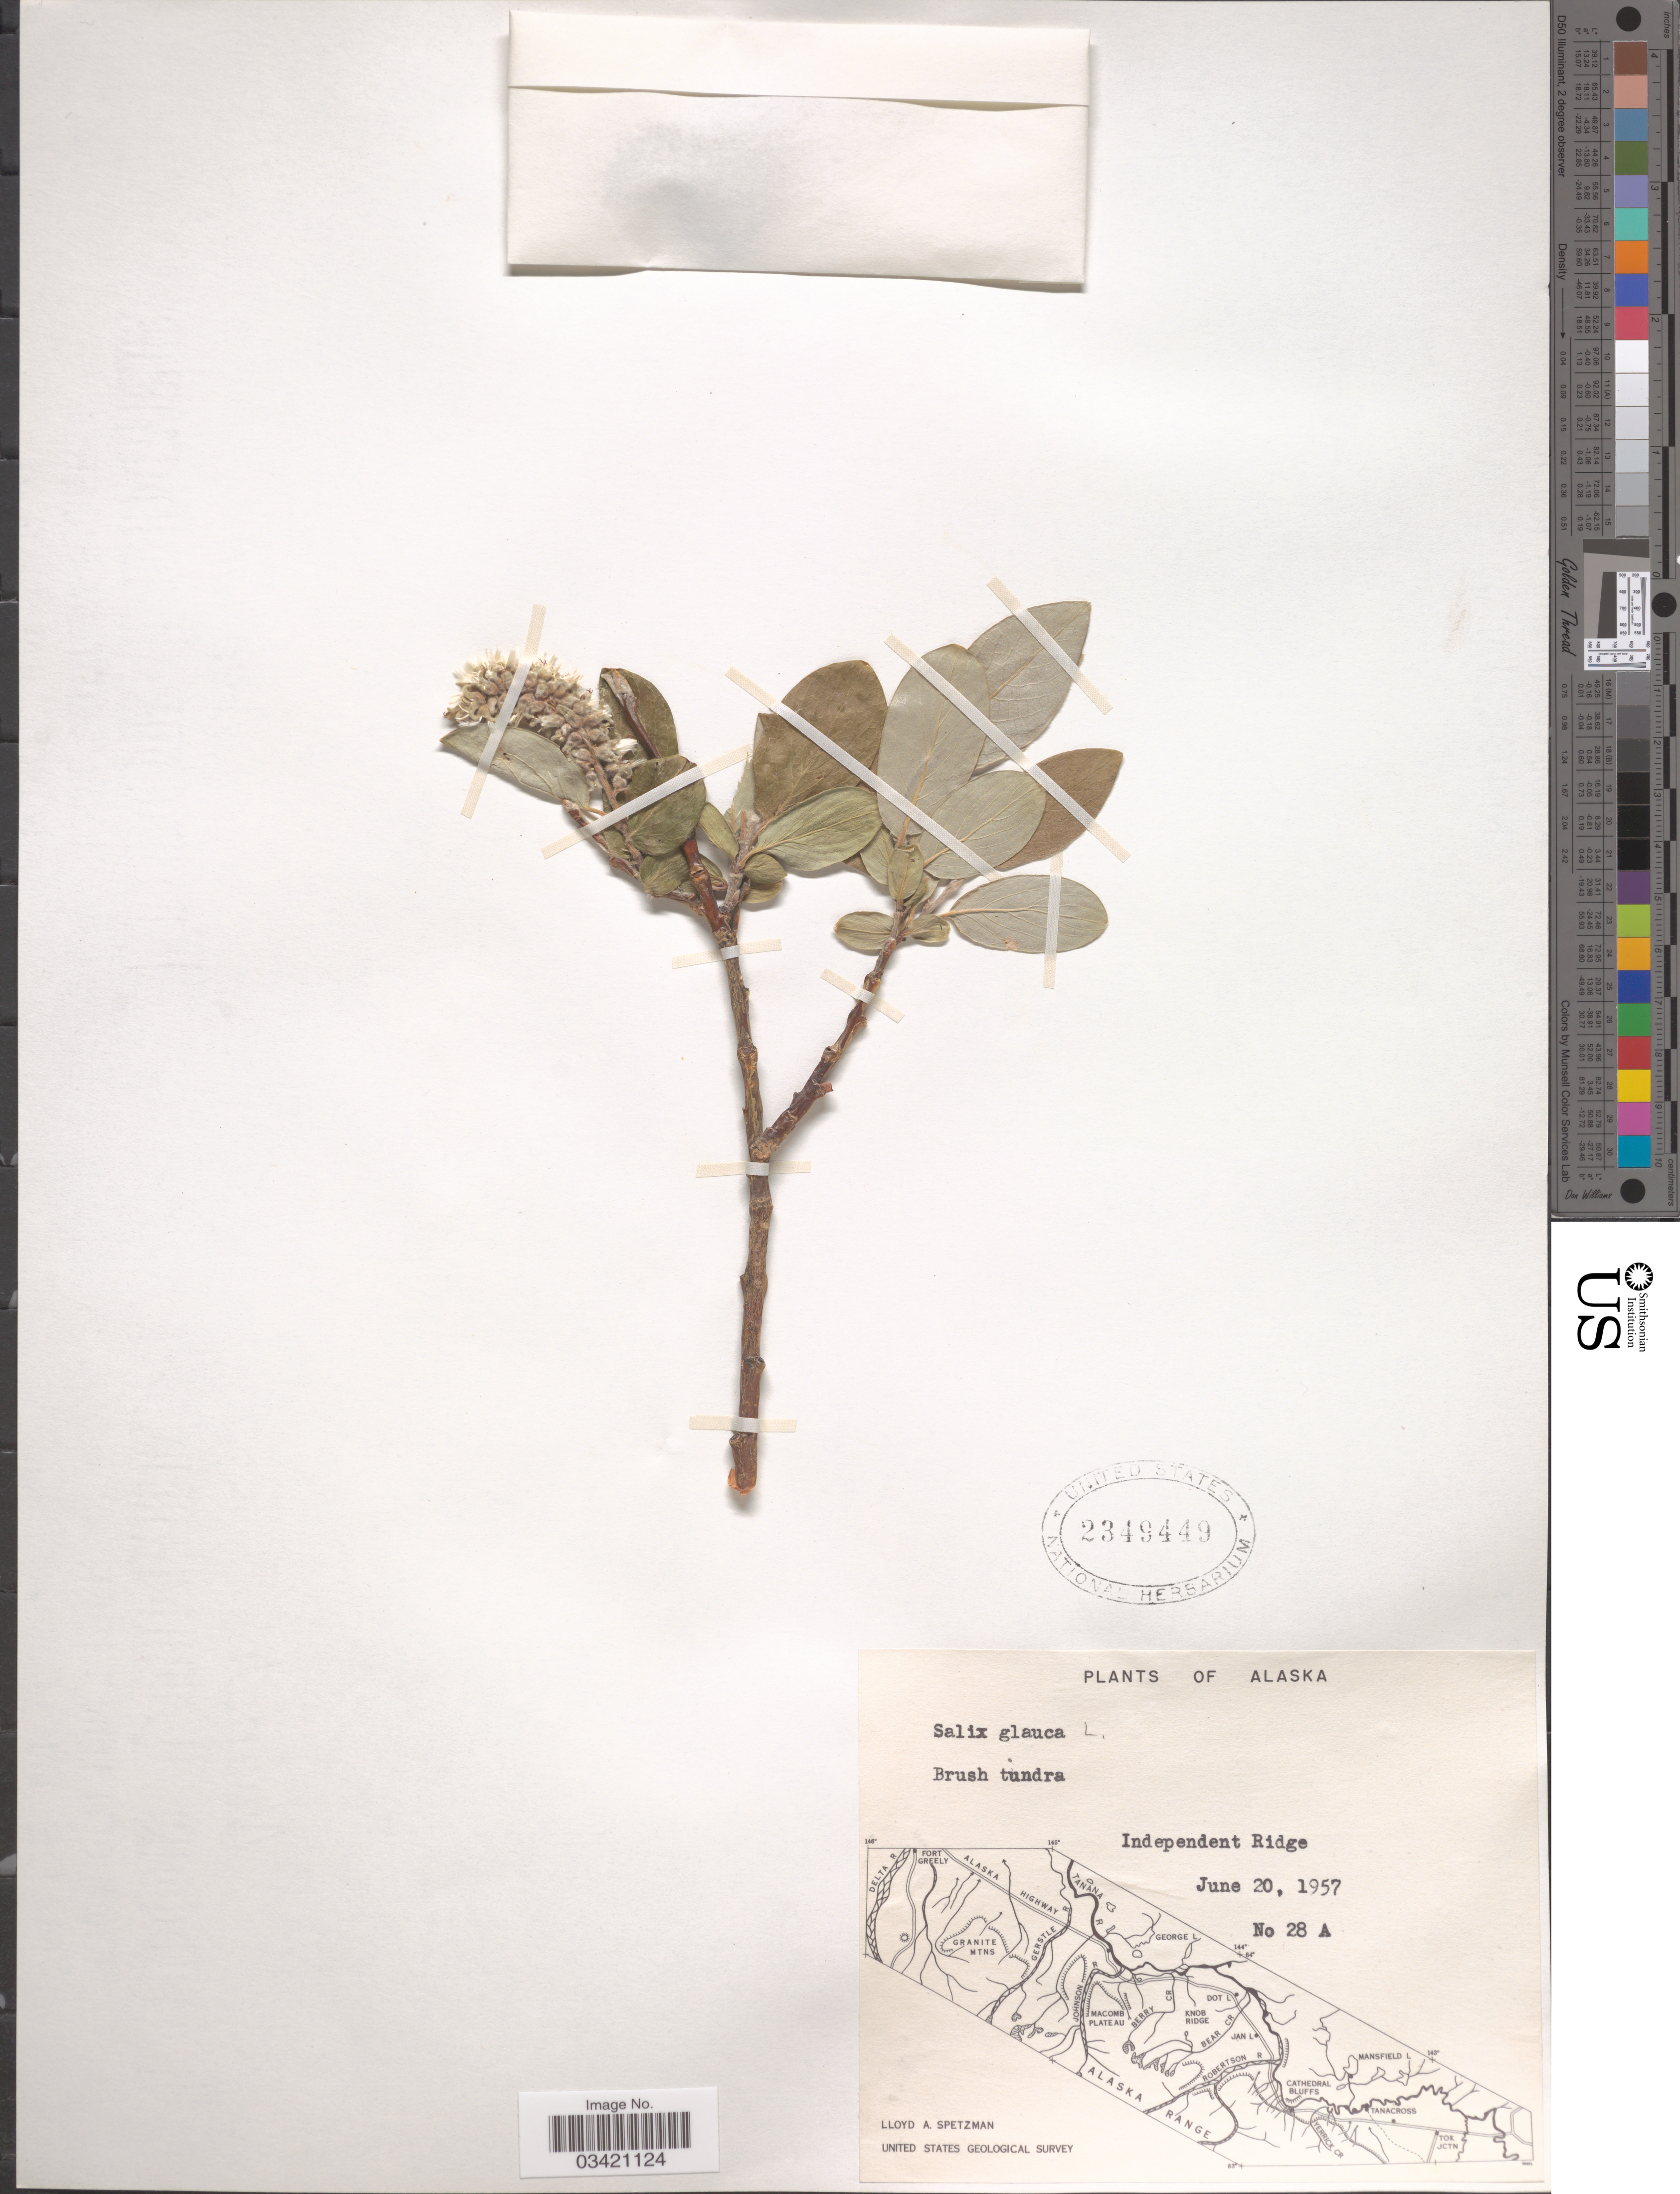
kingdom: Plantae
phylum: Tracheophyta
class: Magnoliopsida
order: Malpighiales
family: Salicaceae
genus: Salix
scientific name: Salix glauca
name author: L.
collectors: L. Spetzman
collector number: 28 A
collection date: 1957-06-20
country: United States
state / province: Alaska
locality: Independent Ridge.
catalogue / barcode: US 2349449